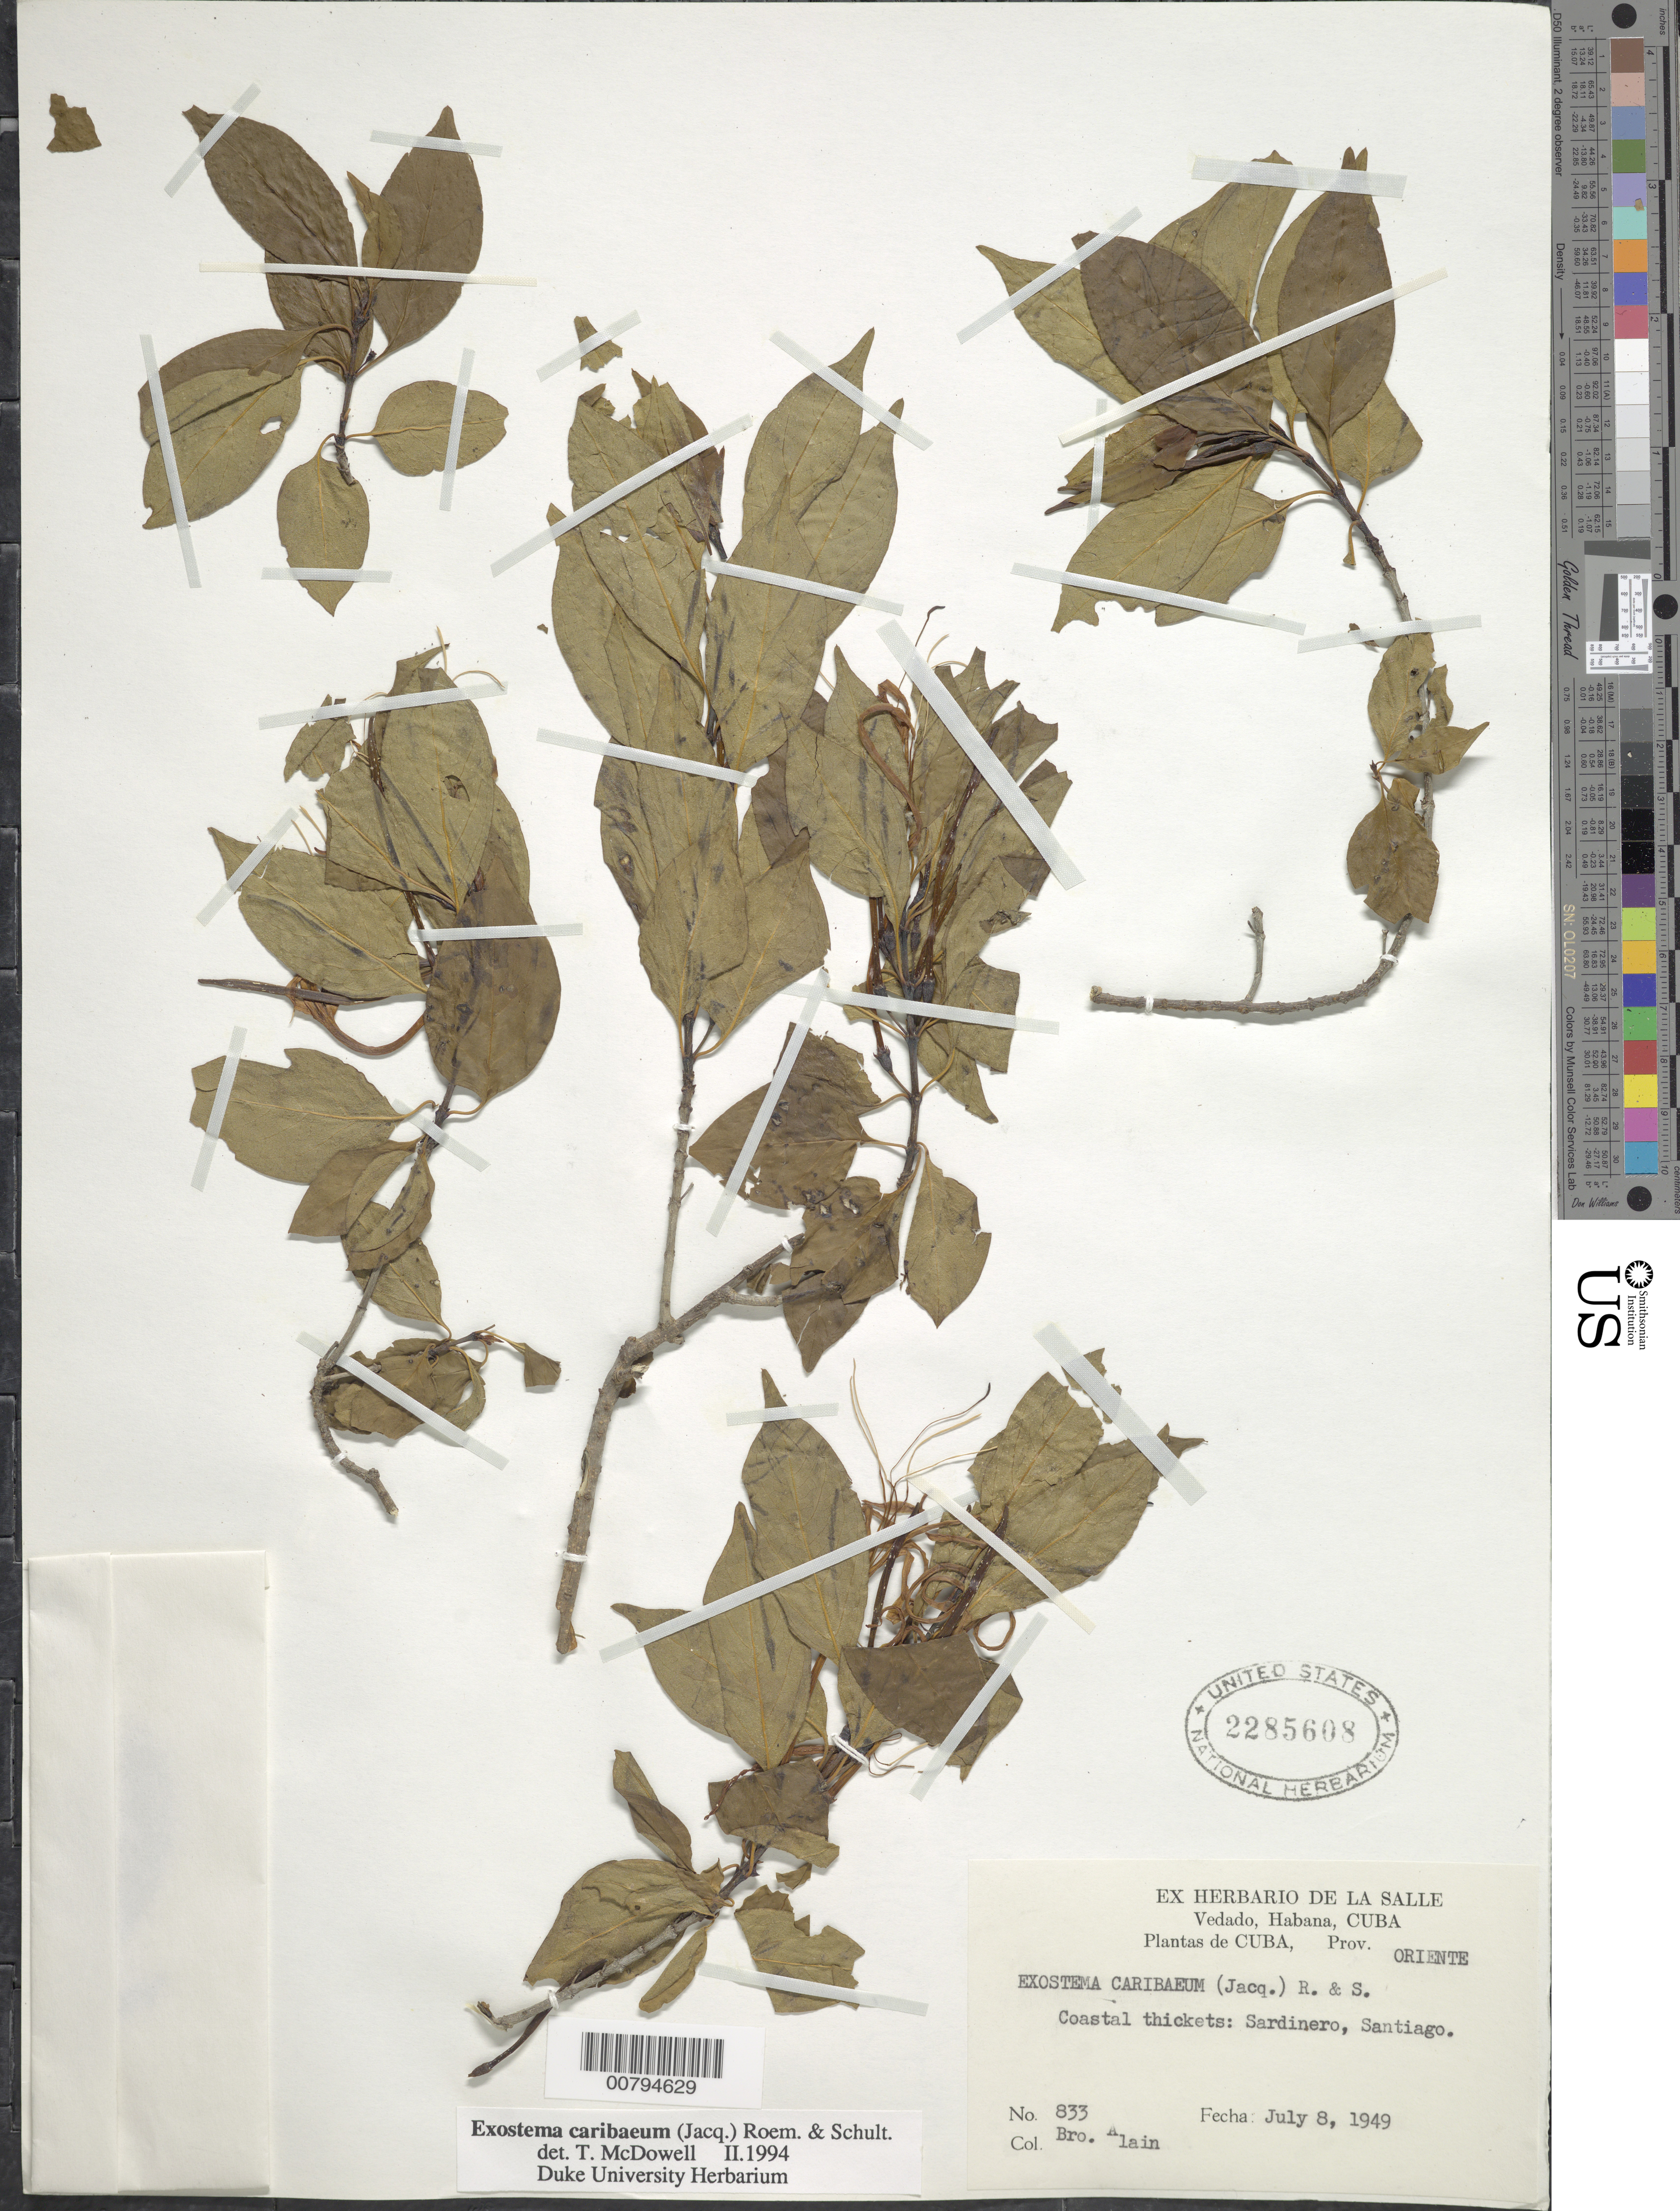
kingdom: Plantae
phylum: Tracheophyta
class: Magnoliopsida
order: Gentianales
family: Rubiaceae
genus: Exostema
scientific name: Exostema caribaeum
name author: (Jacq.) Roem. & Schult.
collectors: A. H. Liogier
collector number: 833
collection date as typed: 08 Jul 1949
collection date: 1949-07-08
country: Cuba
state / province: Oriente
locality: Sardinero, Santiago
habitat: Coastal thickets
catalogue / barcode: US 2285608